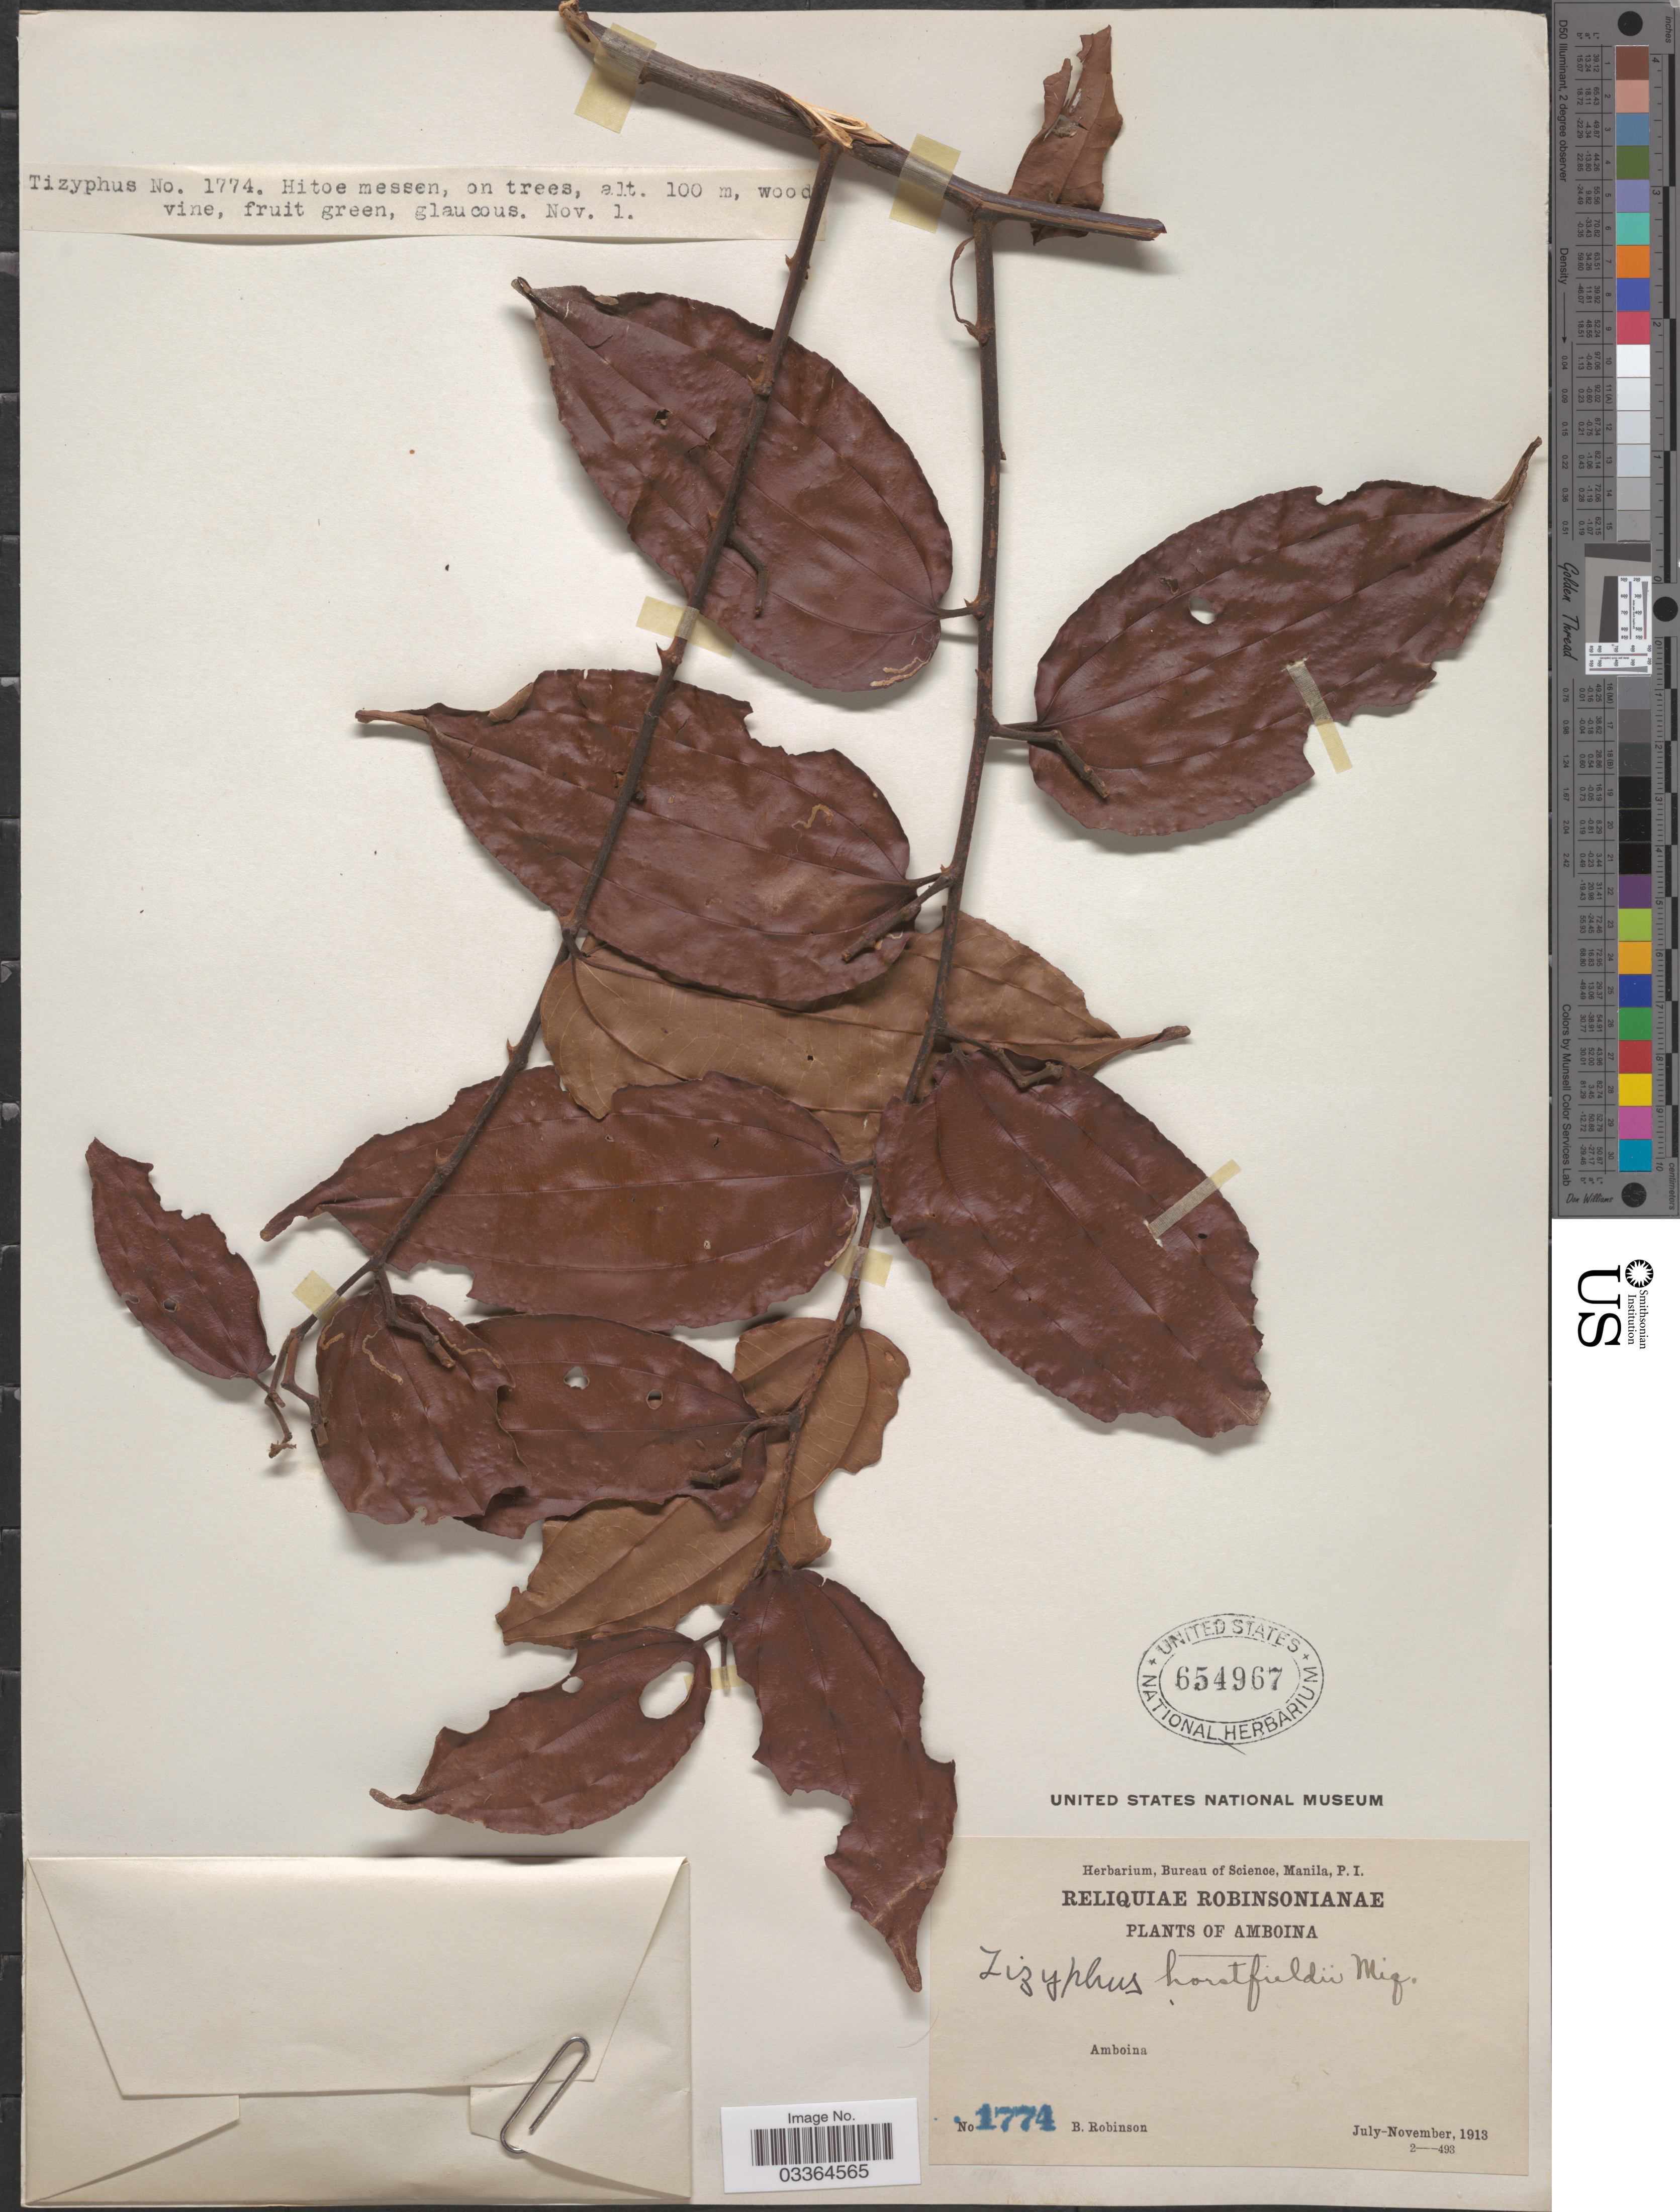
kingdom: Plantae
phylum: Tracheophyta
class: Magnoliopsida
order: Rosales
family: Rhamnaceae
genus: Ziziphus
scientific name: Ziziphus horsfieldii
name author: Miq.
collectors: B. Robinson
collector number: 1774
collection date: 1913-07/1913-11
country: Indonesia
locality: Amboina.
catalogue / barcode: US 654967